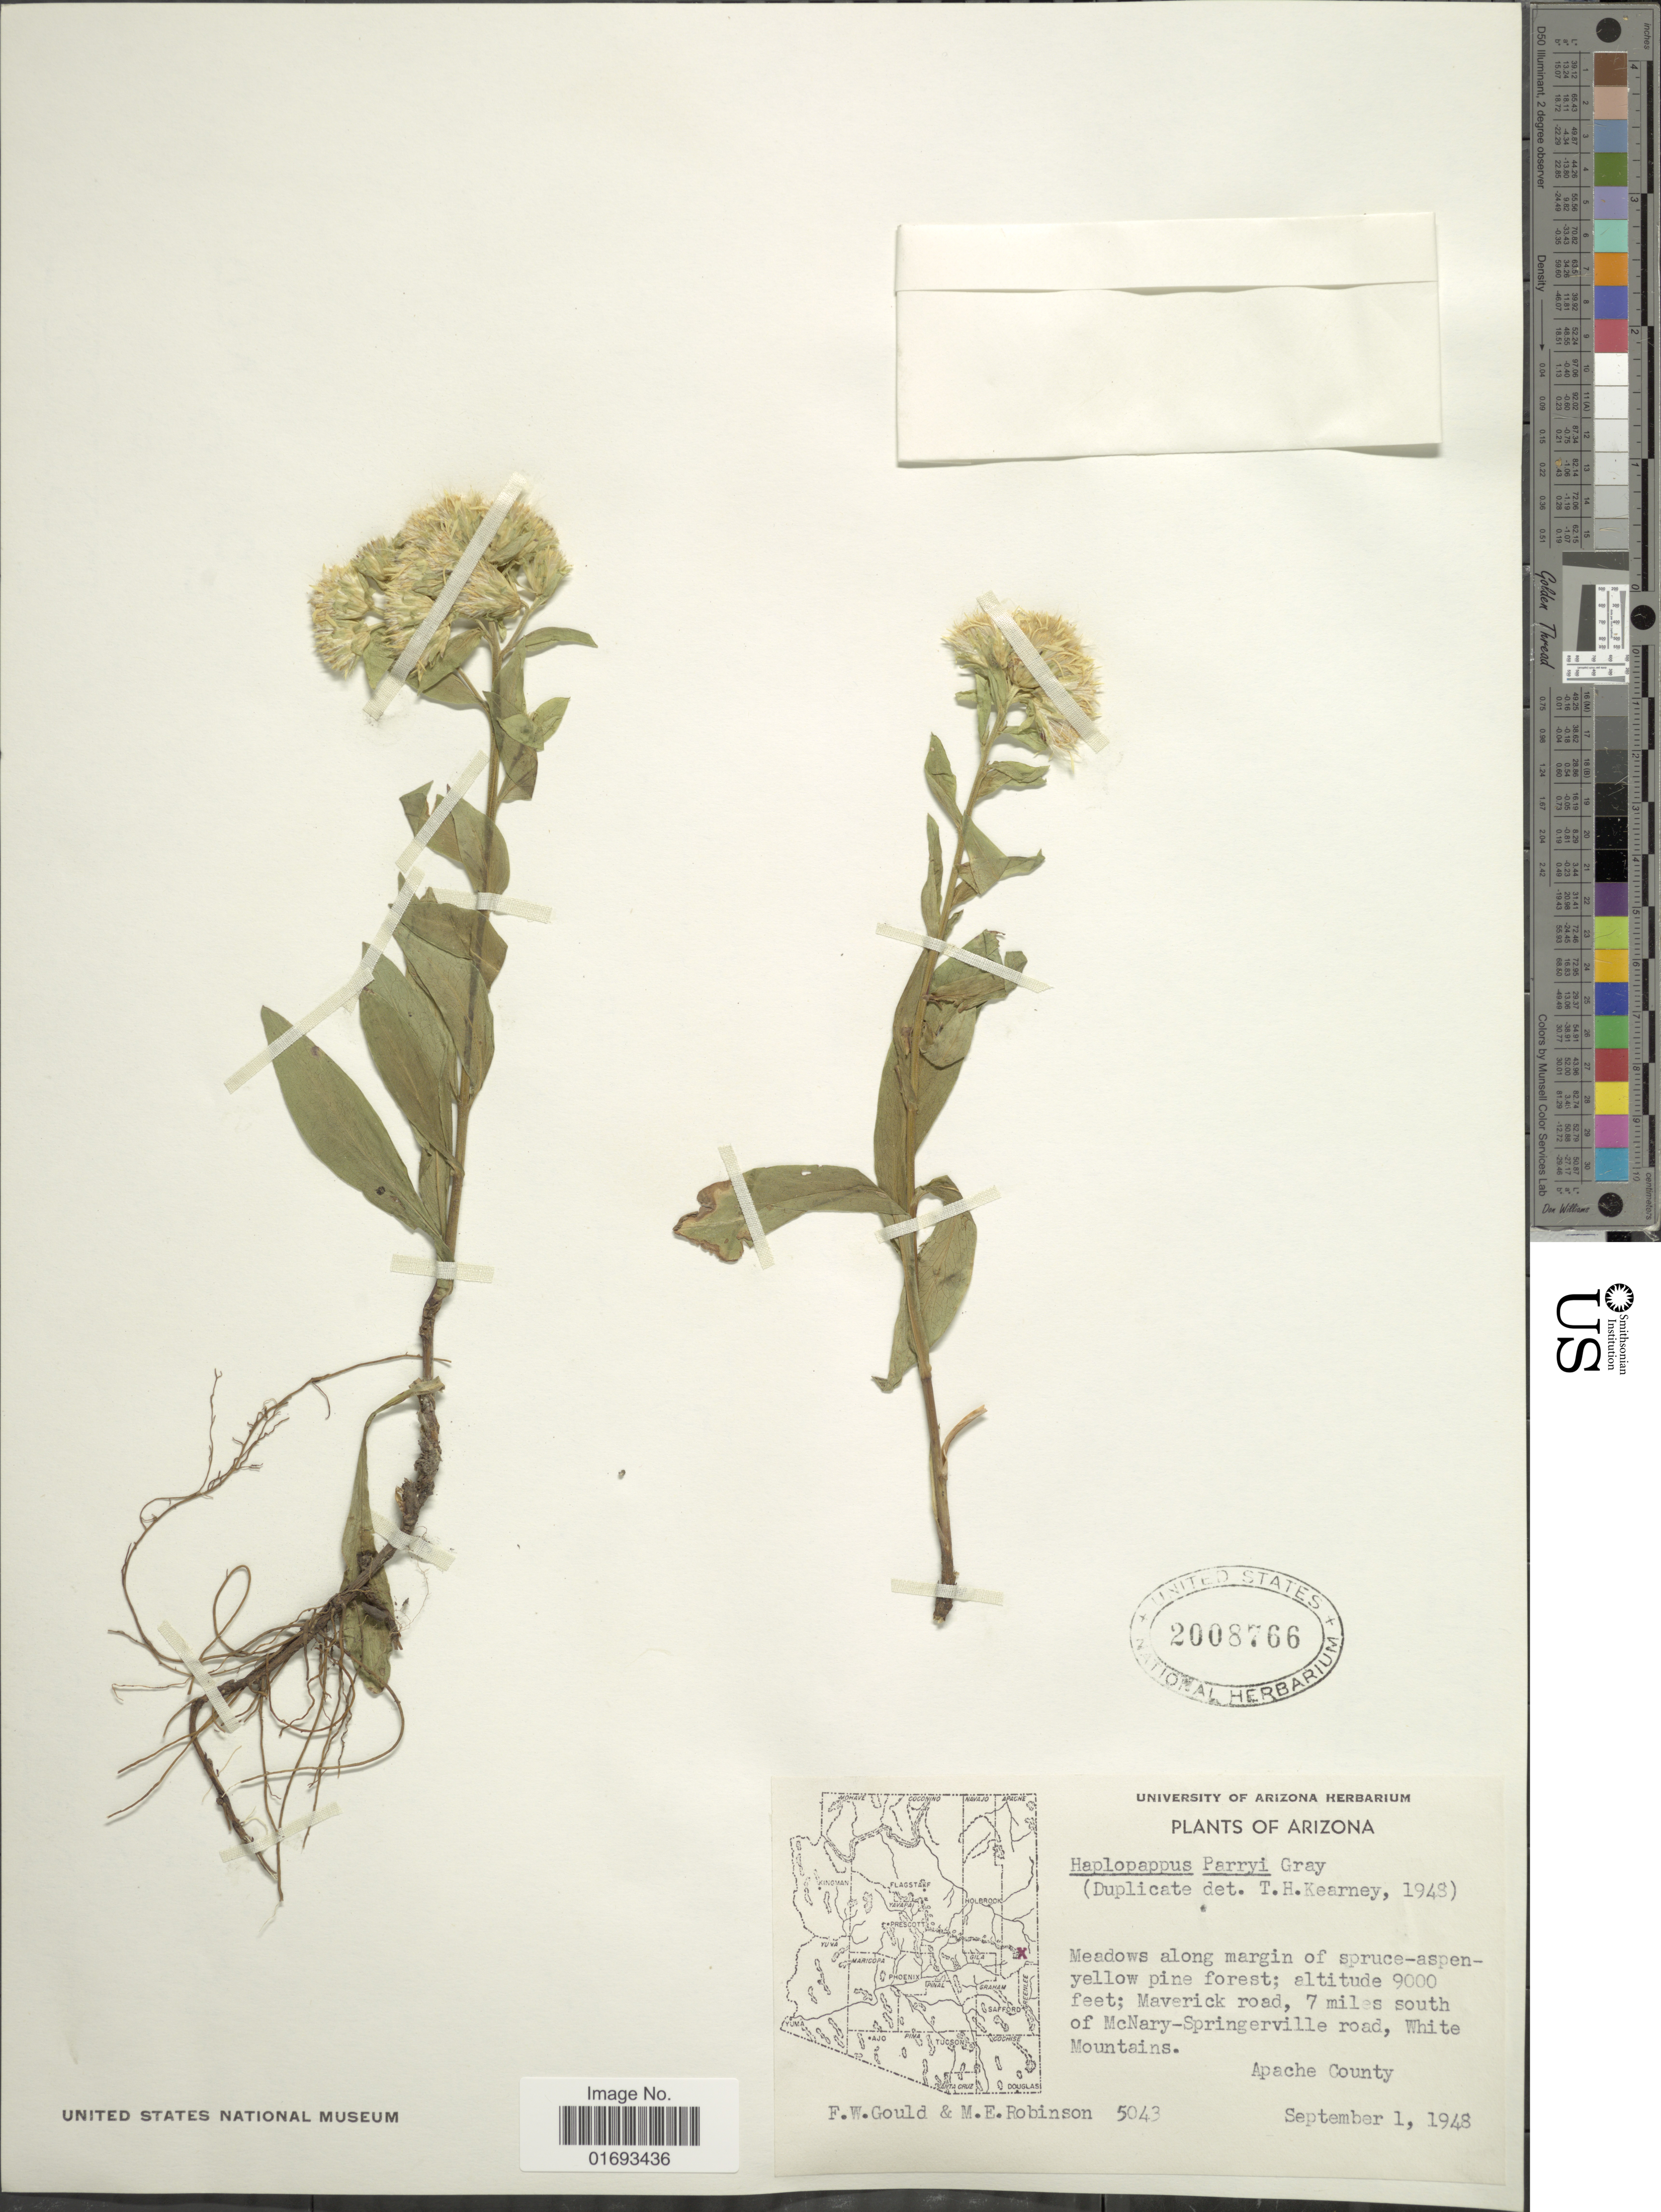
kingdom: Plantae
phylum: Tracheophyta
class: Magnoliopsida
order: Asterales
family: Asteraceae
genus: Oreochrysum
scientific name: Oreochrysum parryi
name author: (A. Gray) Rydb.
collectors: F. W. Gould & M. E. Robinson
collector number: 5043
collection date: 1948-09-01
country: United States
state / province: Arizona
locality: Meadows along margin of spruce-apen-yellow pine forest; Maverick road, 7 miles south of McNary-Springerville road, White Mountains, Apache County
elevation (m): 2743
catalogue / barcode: US 2008766